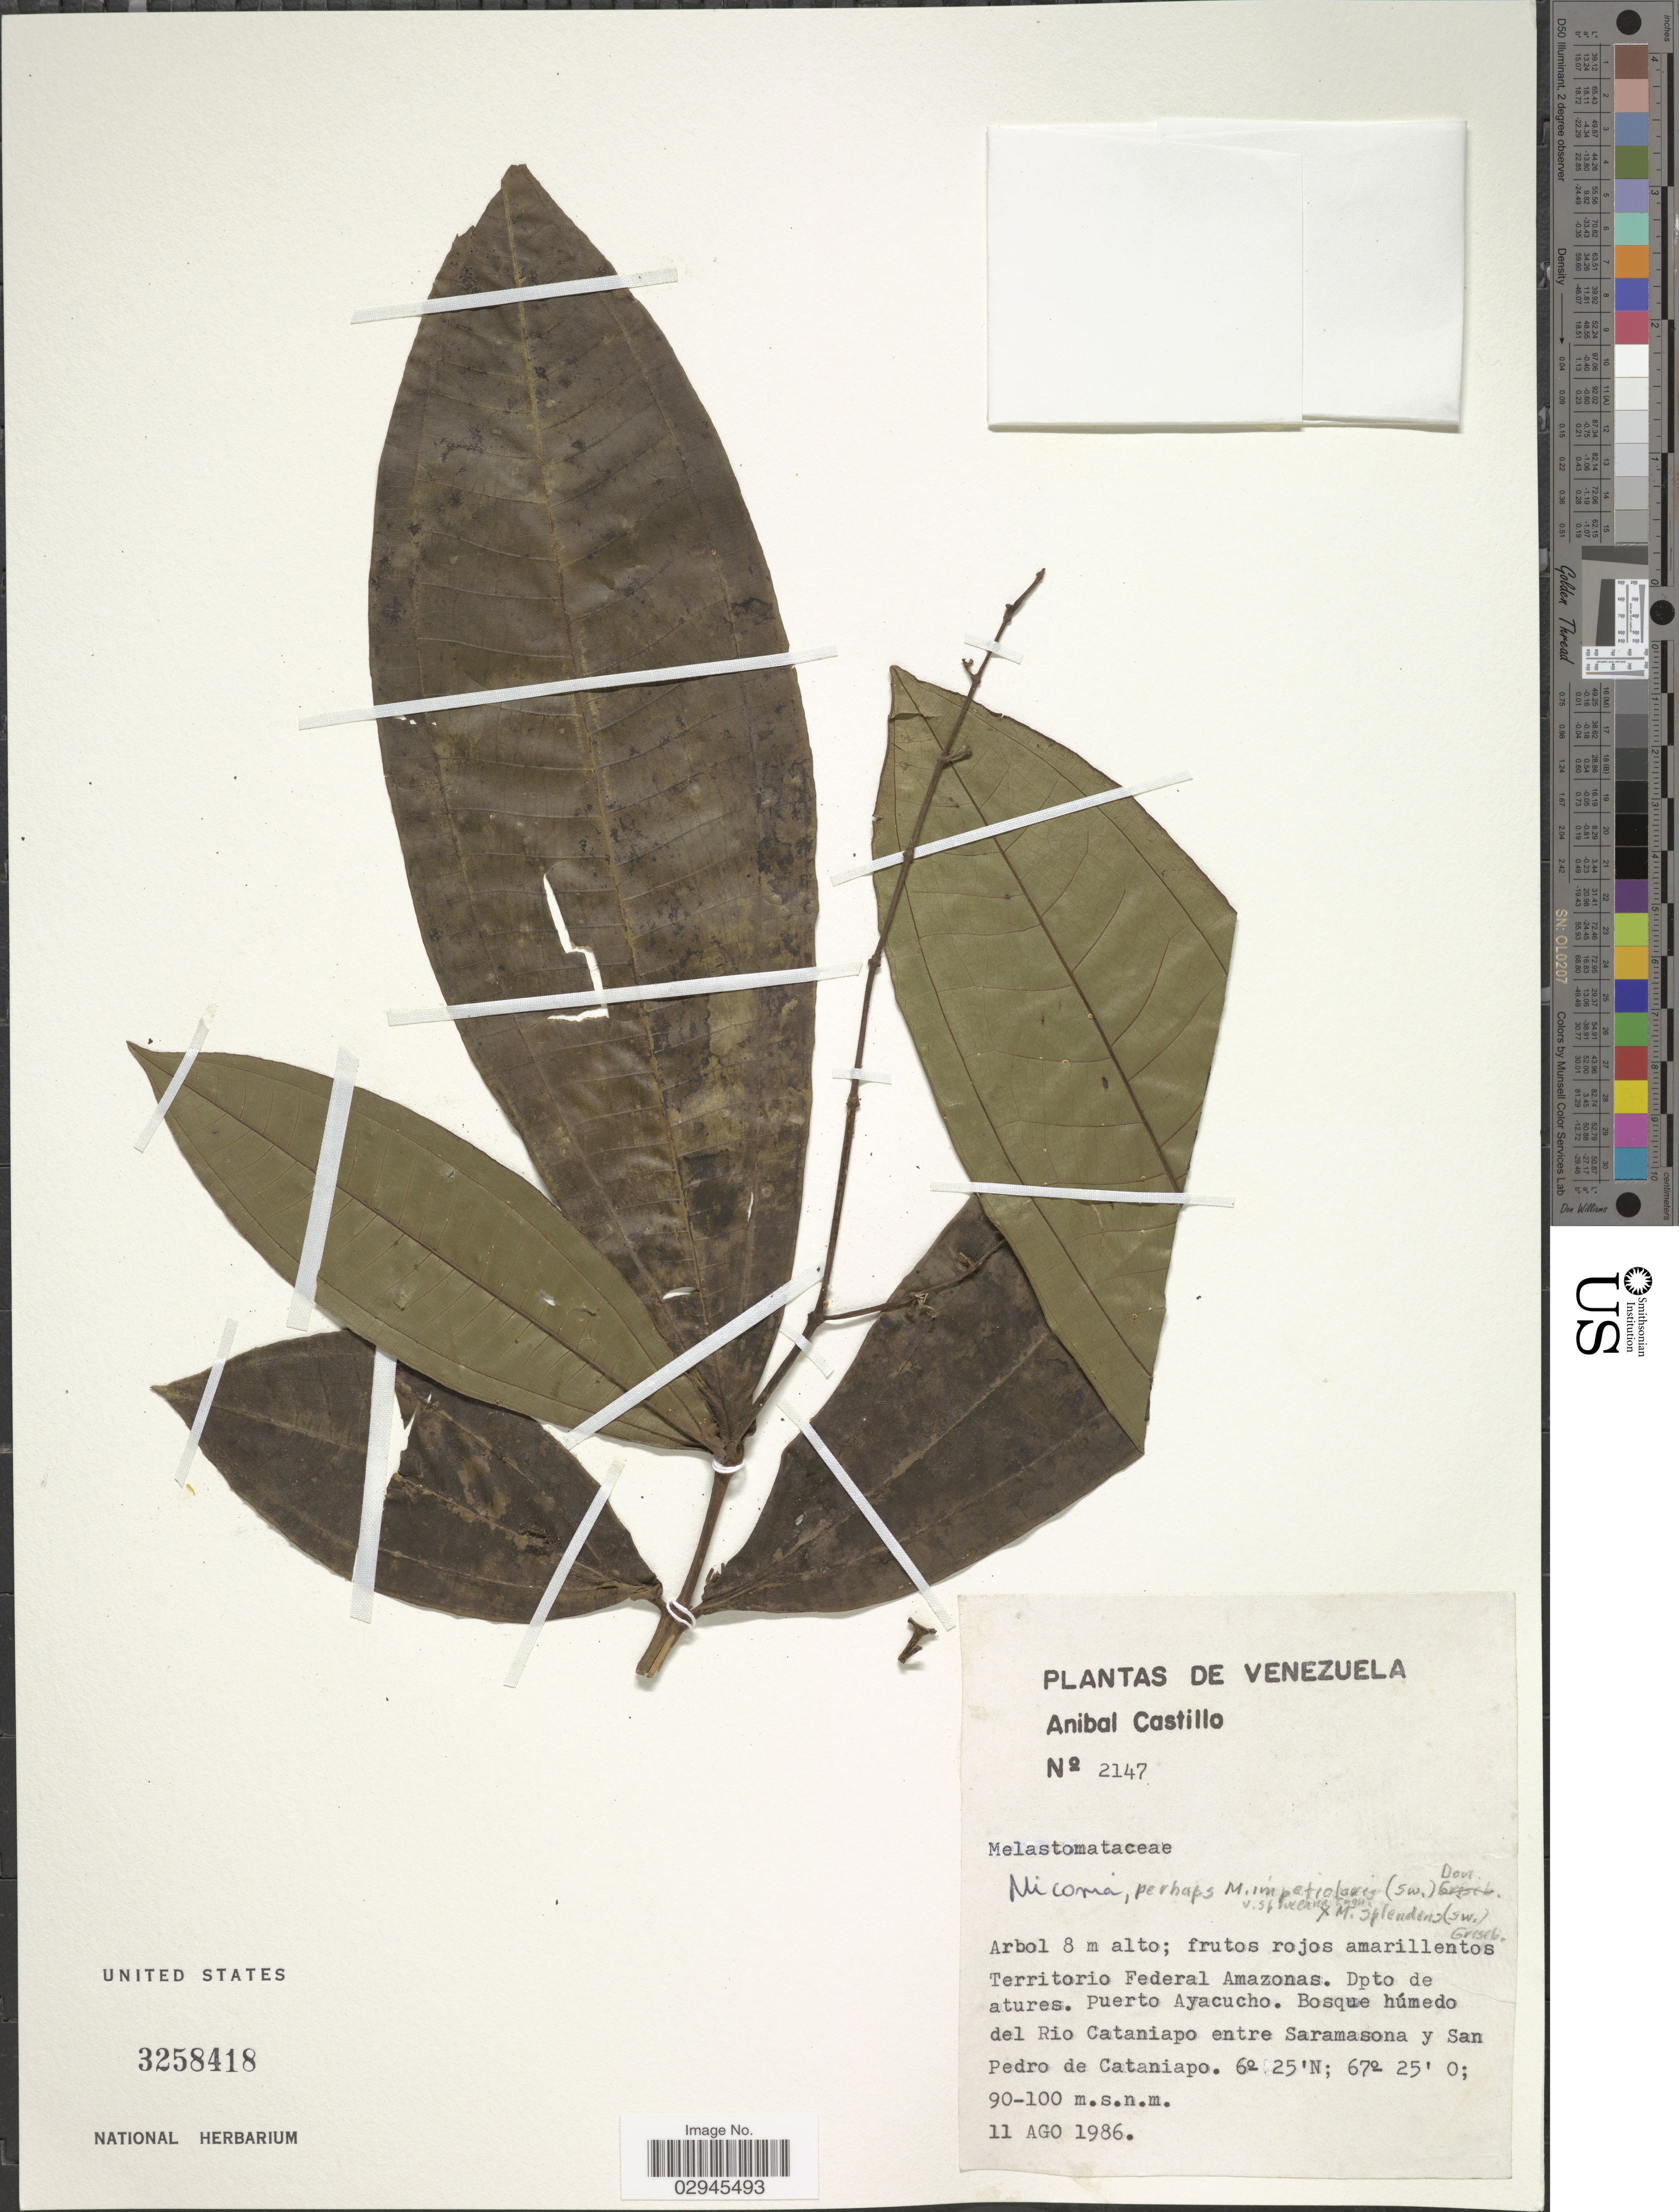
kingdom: Plantae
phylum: Tracheophyta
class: Magnoliopsida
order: Myrtales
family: Melastomataceae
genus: Miconia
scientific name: Miconia sp.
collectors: A. Castillo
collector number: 2147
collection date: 1986-08-11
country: Venezuela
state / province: Amazonas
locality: Territorio Federal Amazonas. Dpto de atures. Puerto Ayacucho. Bosque húmedo del Rio Cataniapo entre Saramasona y San Pedro de Cataniapo.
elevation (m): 90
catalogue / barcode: US 3258418